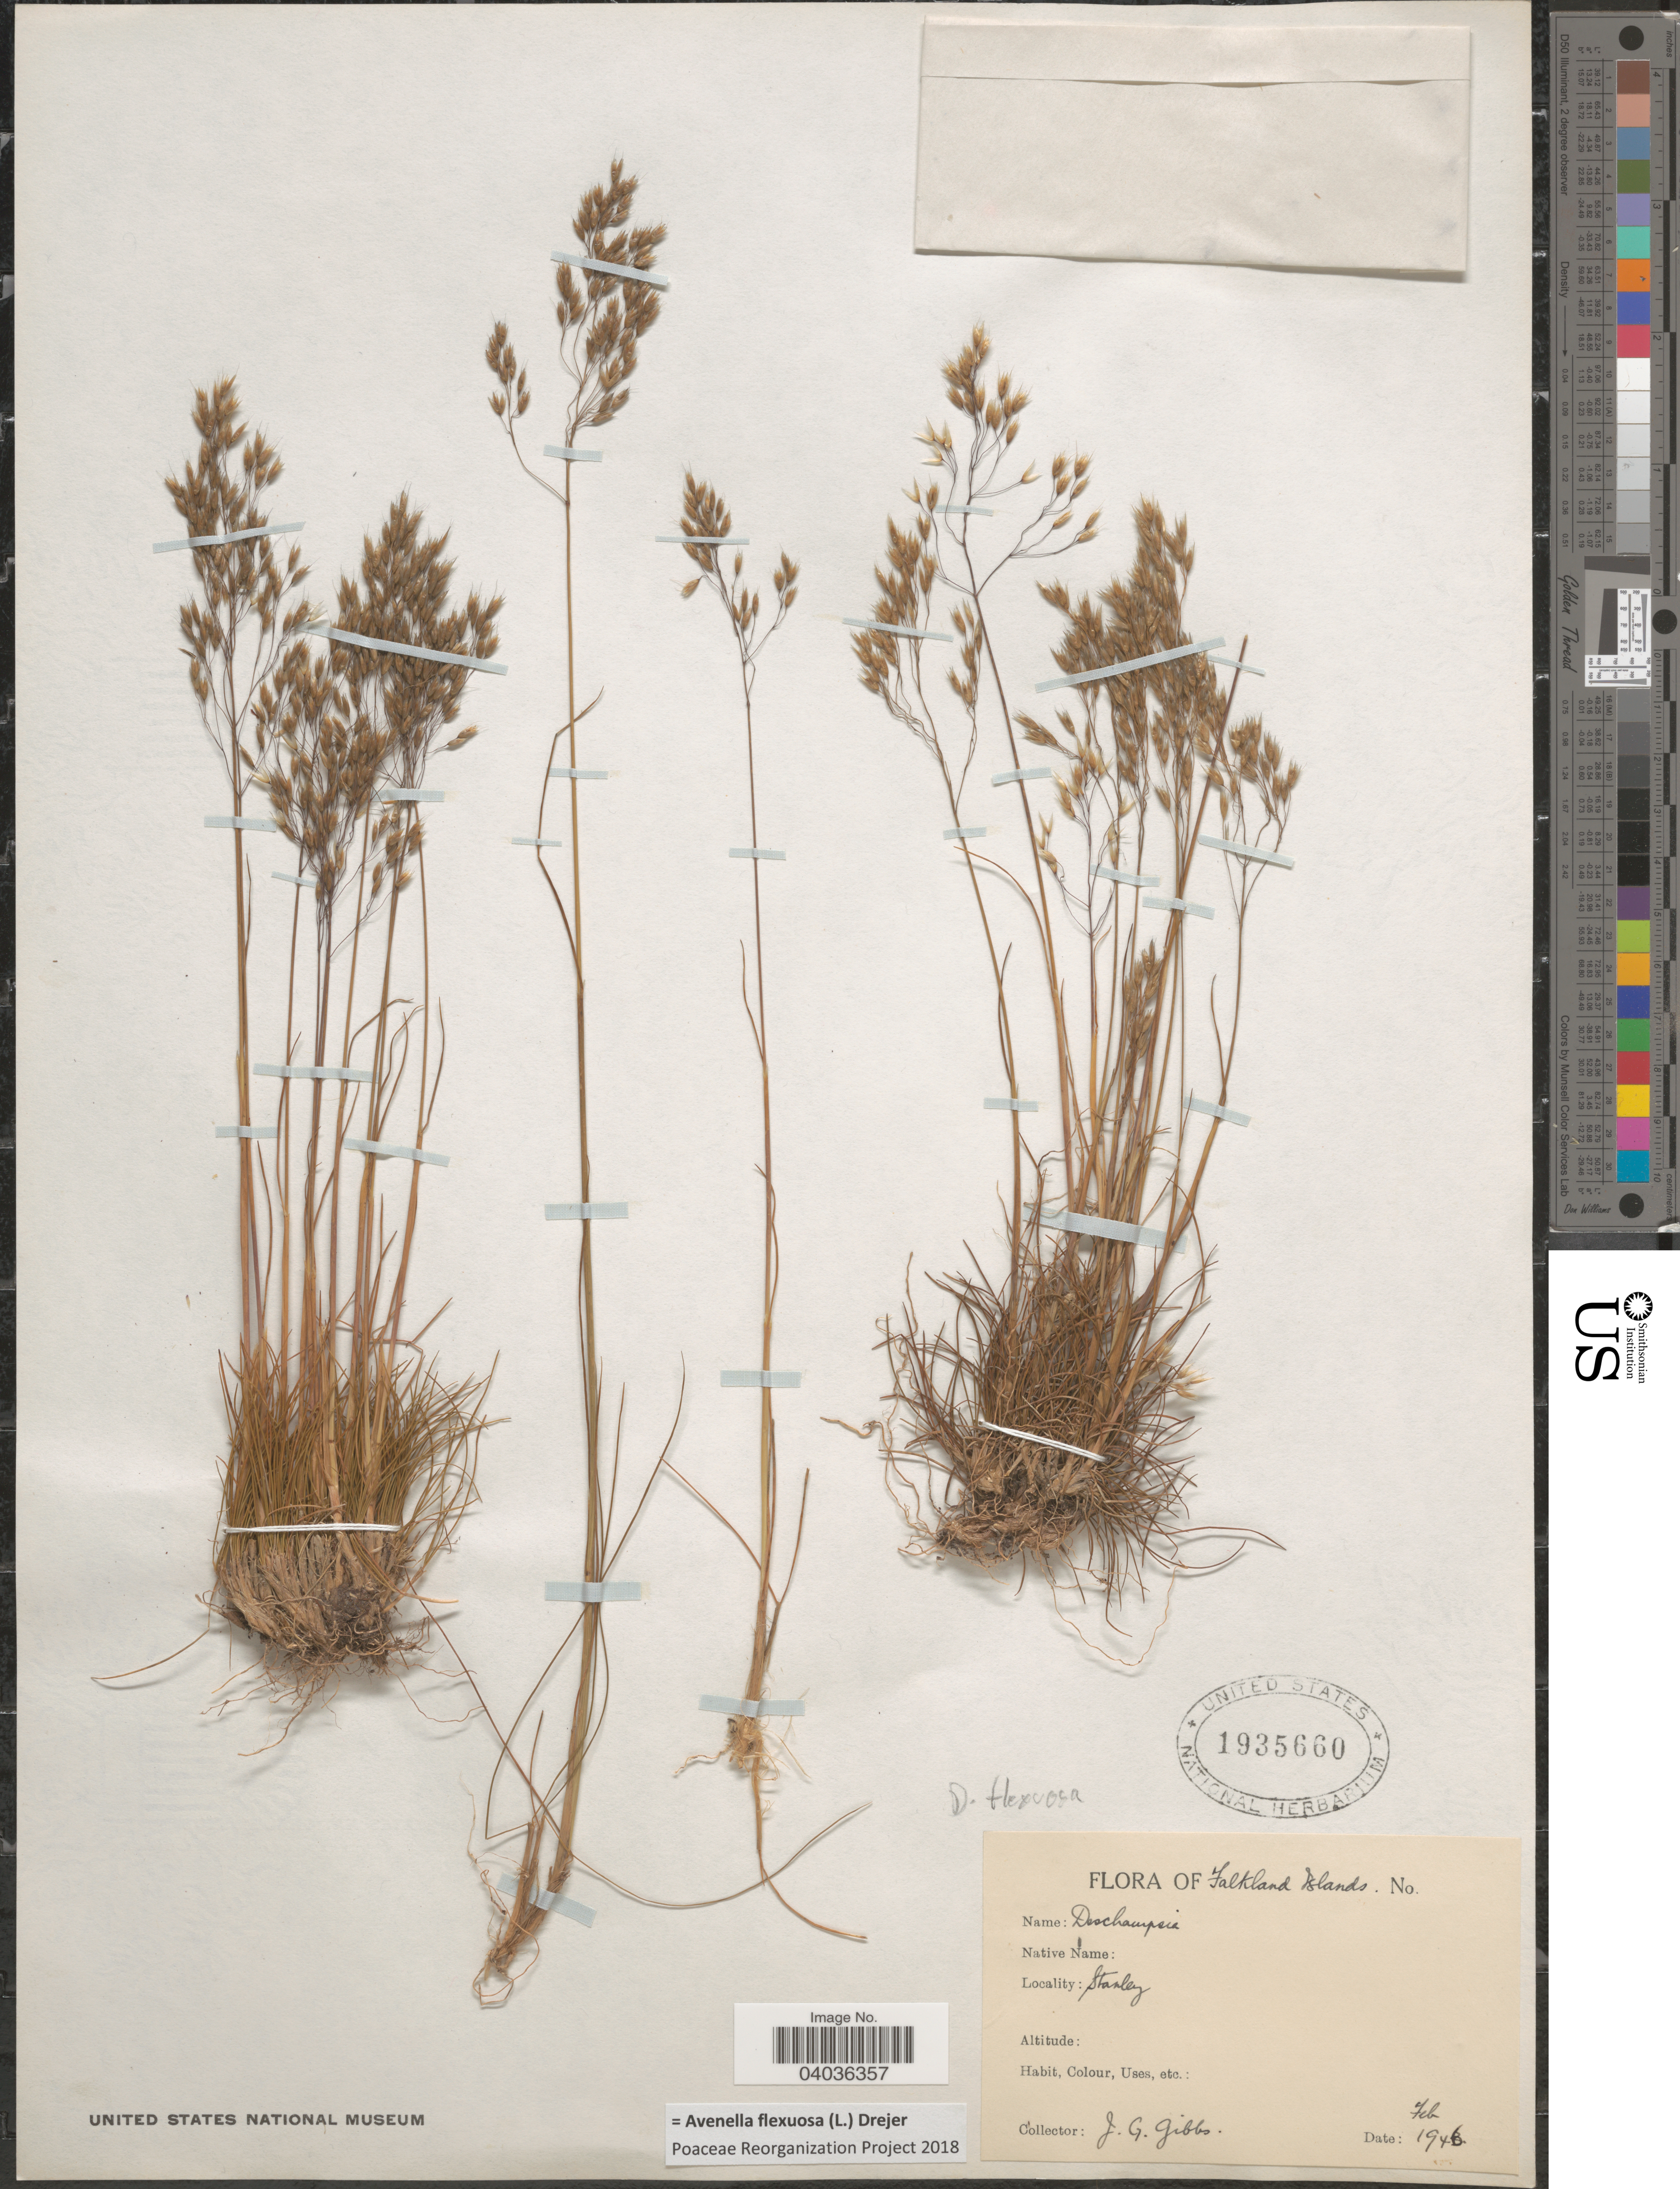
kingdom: Plantae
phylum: Tracheophyta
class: Liliopsida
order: Poales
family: Poaceae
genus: Avenella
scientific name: Avenella flexuosa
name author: (L.) Drejer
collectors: J. Gibbs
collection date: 1946-02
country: Falkland Islands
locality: Stanley.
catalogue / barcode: US 1935660